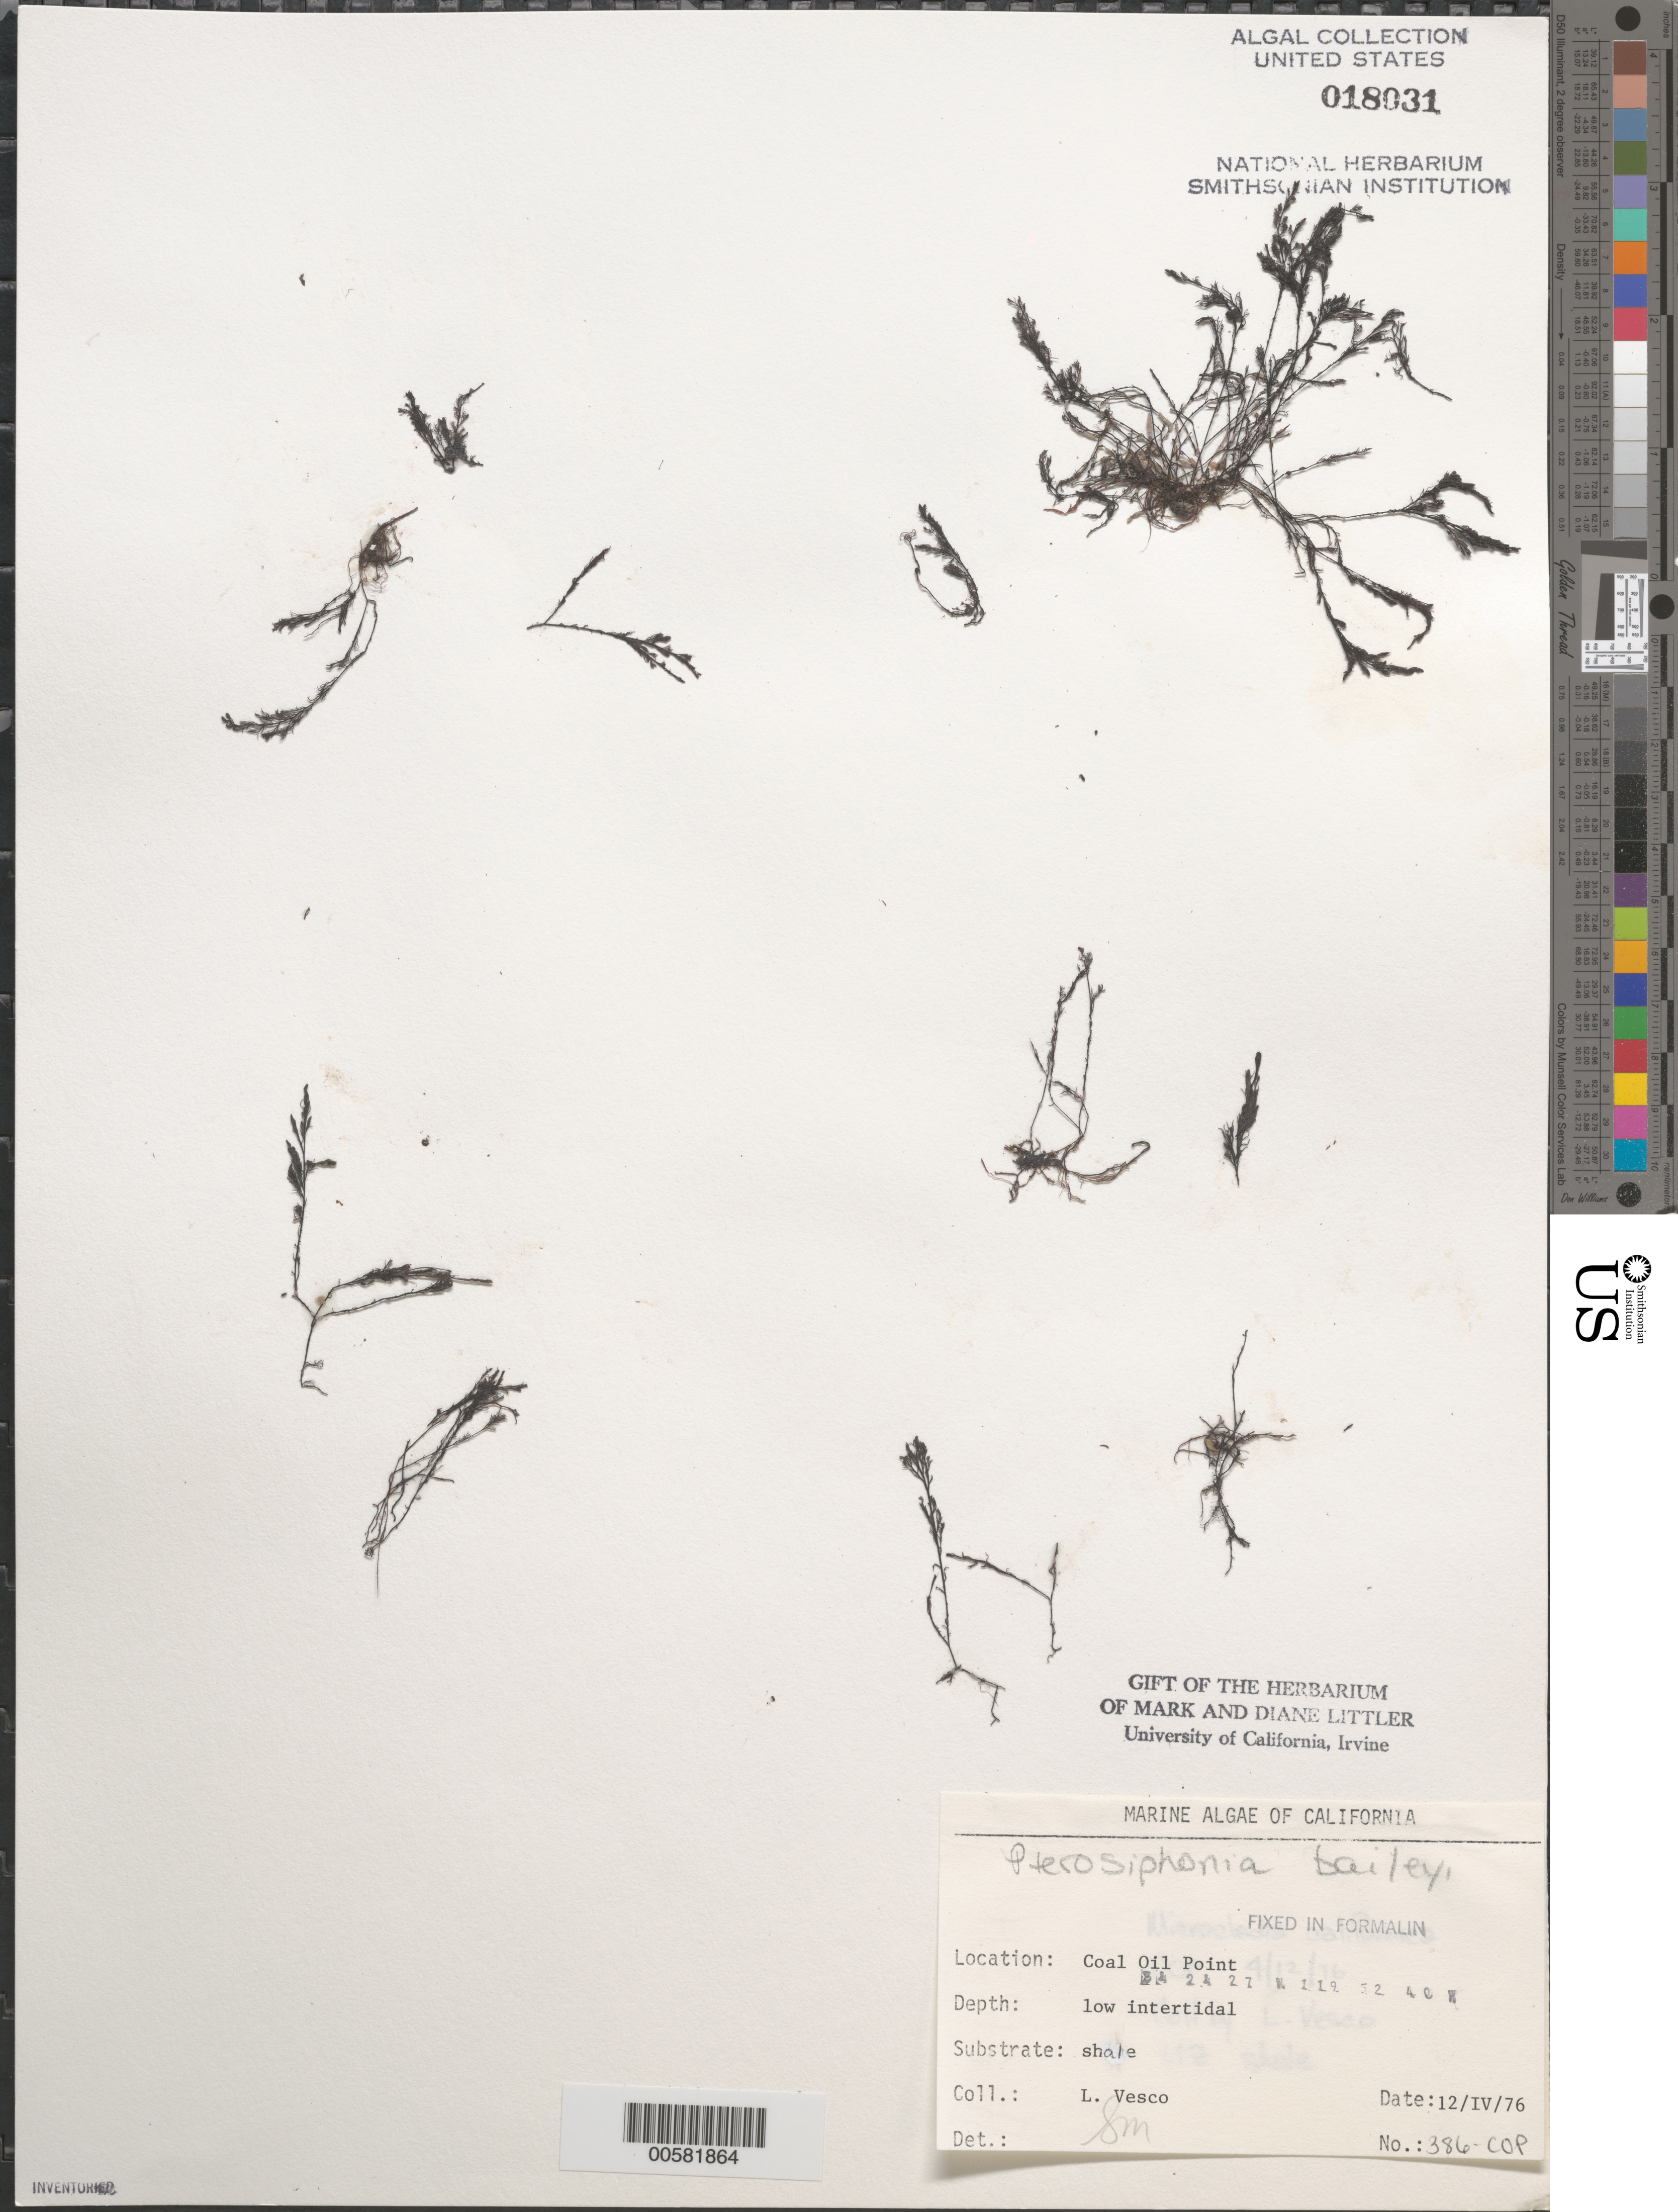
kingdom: Plantae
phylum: Rhodophyta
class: Florideophyceae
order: Ceramiales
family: Rhodomelaceae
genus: Symphyocladiella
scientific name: Symphyocladiella baileyi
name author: (Harvey) D.E.Bustamante et al.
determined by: Algae name updating Project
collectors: L. Vesco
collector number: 386-COP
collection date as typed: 12 Apr 1976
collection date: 1976-04-12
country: United States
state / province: California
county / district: Santa Barbara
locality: Coal Oil Point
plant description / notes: BLM-SOCALBIGHT Rocky Intertidal Survey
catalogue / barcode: US 18031